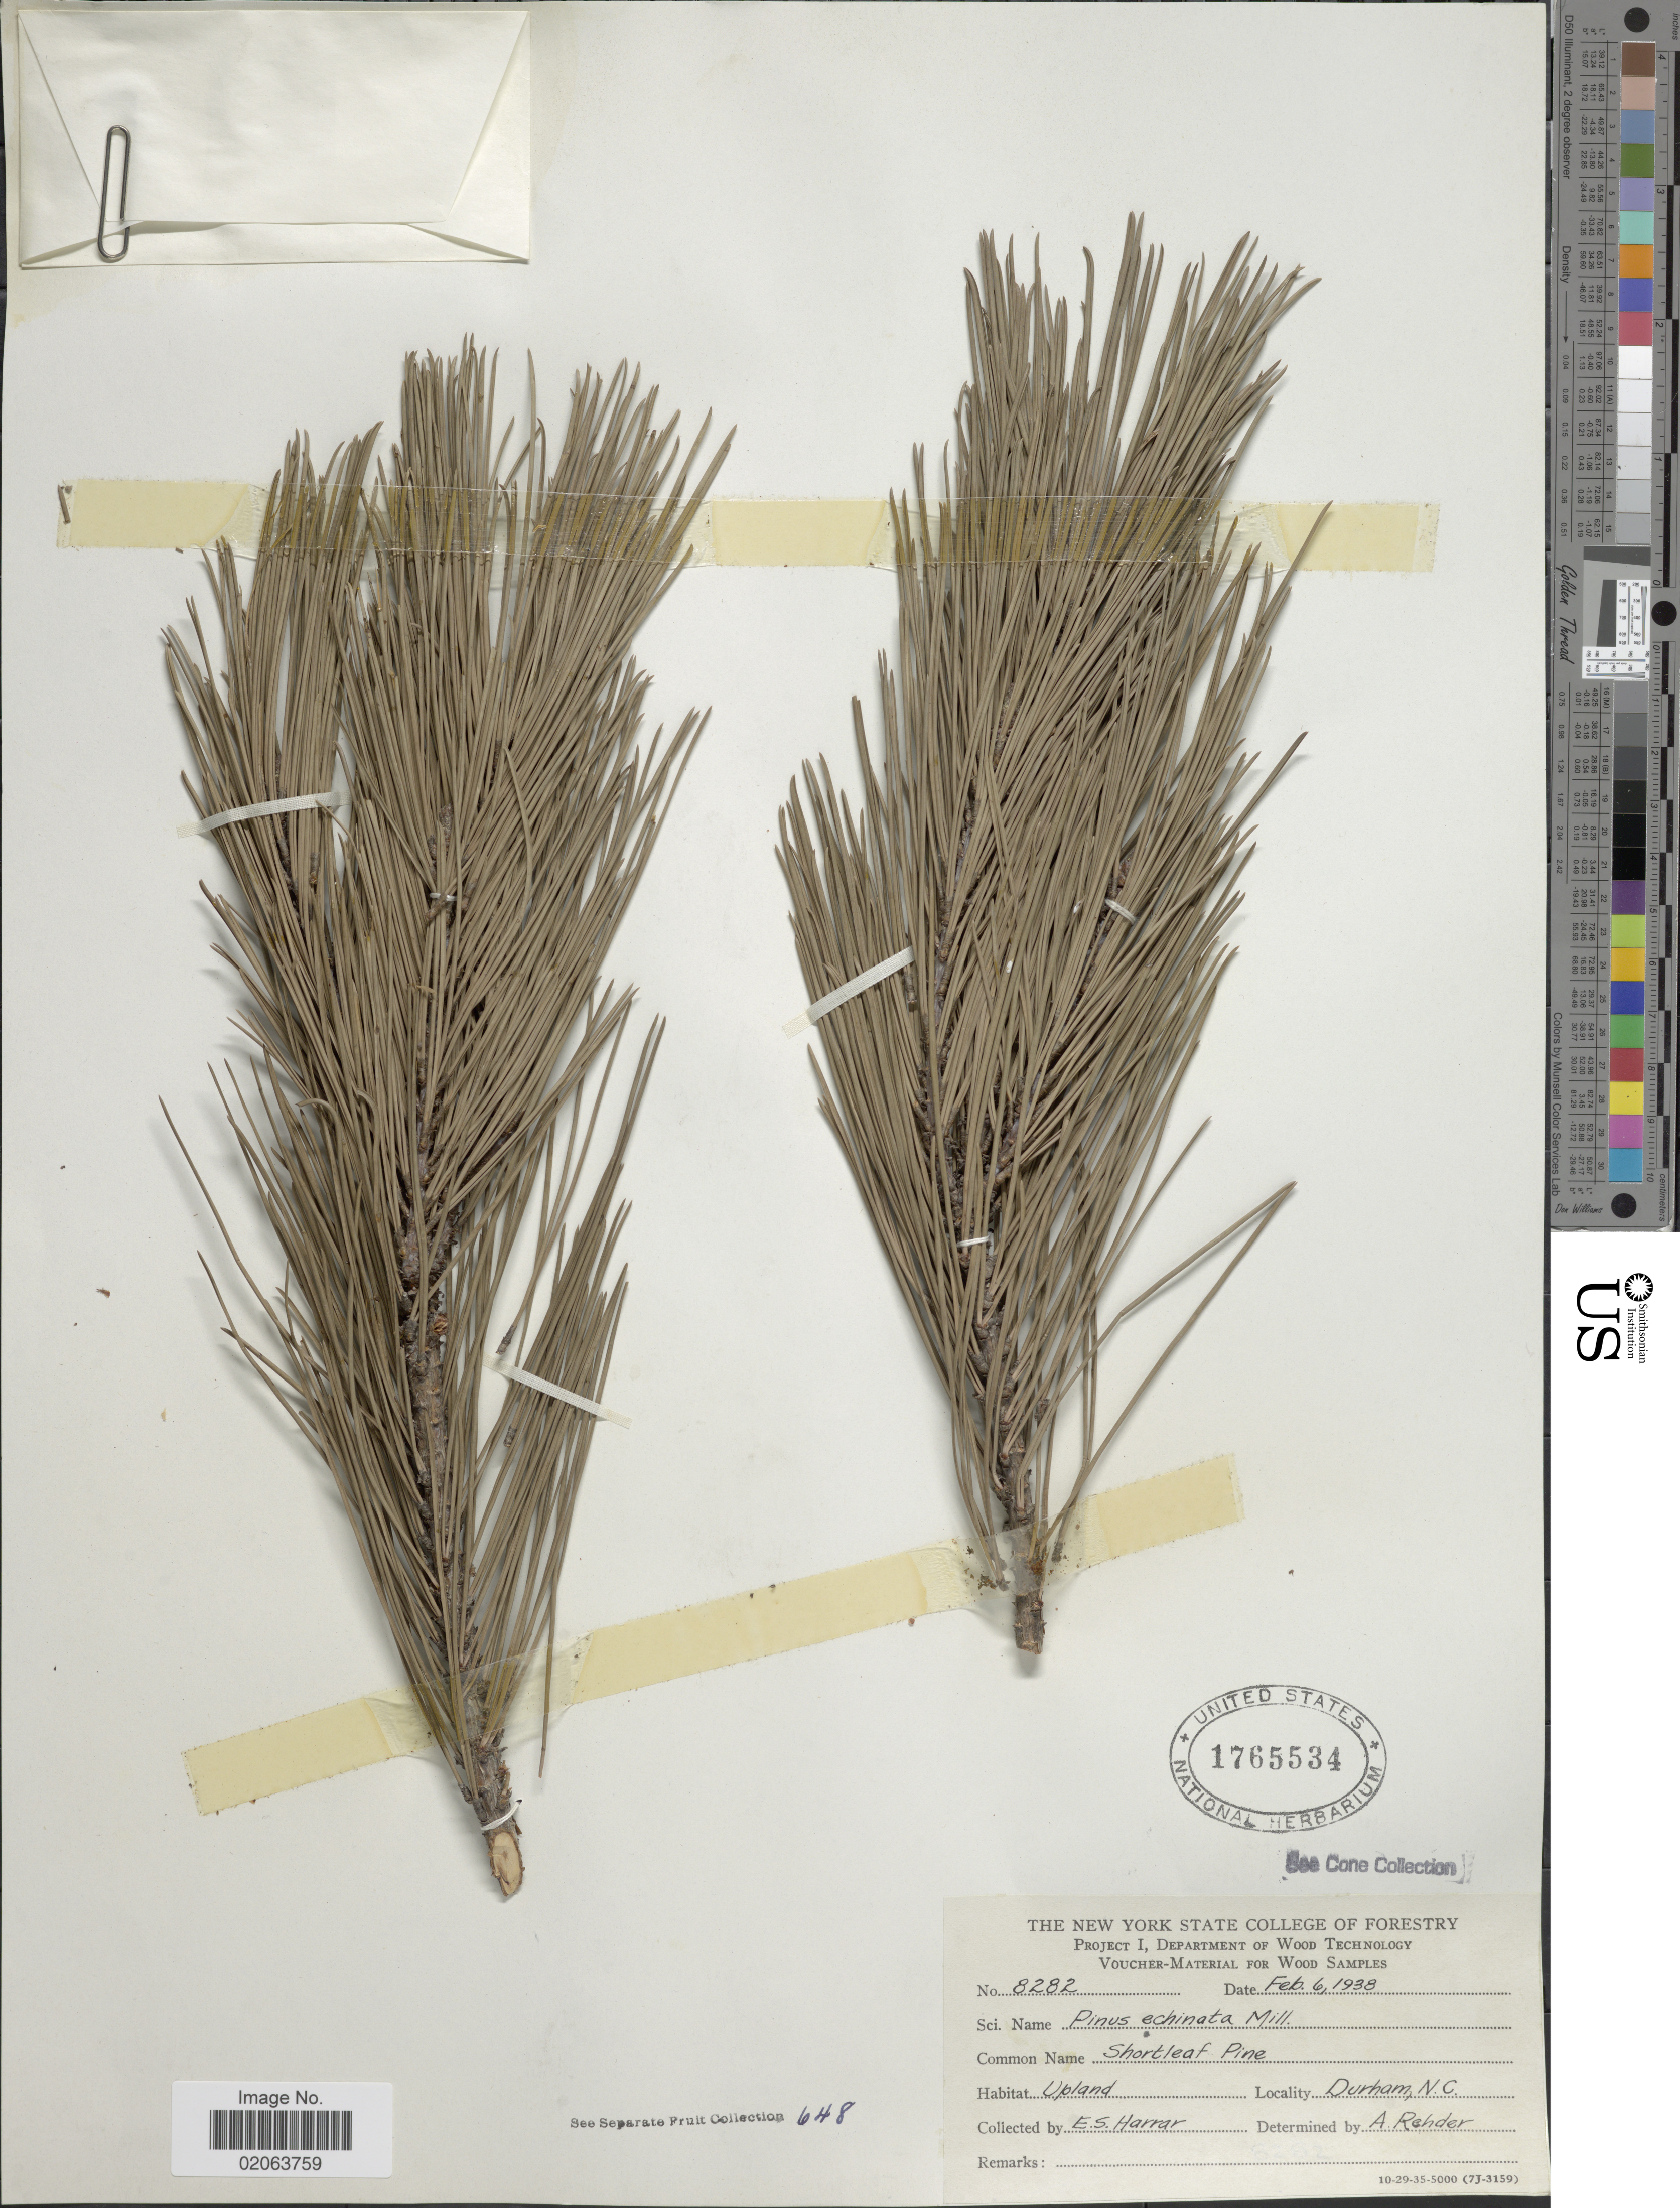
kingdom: Plantae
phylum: Tracheophyta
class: Pinopsida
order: Pinales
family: Pinaceae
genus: Pinus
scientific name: Pinus echinata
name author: Mill.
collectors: E. Harrar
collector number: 8282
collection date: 1938-02-06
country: United States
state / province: North Carolina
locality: Durham, N. C.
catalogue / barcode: US 1765534